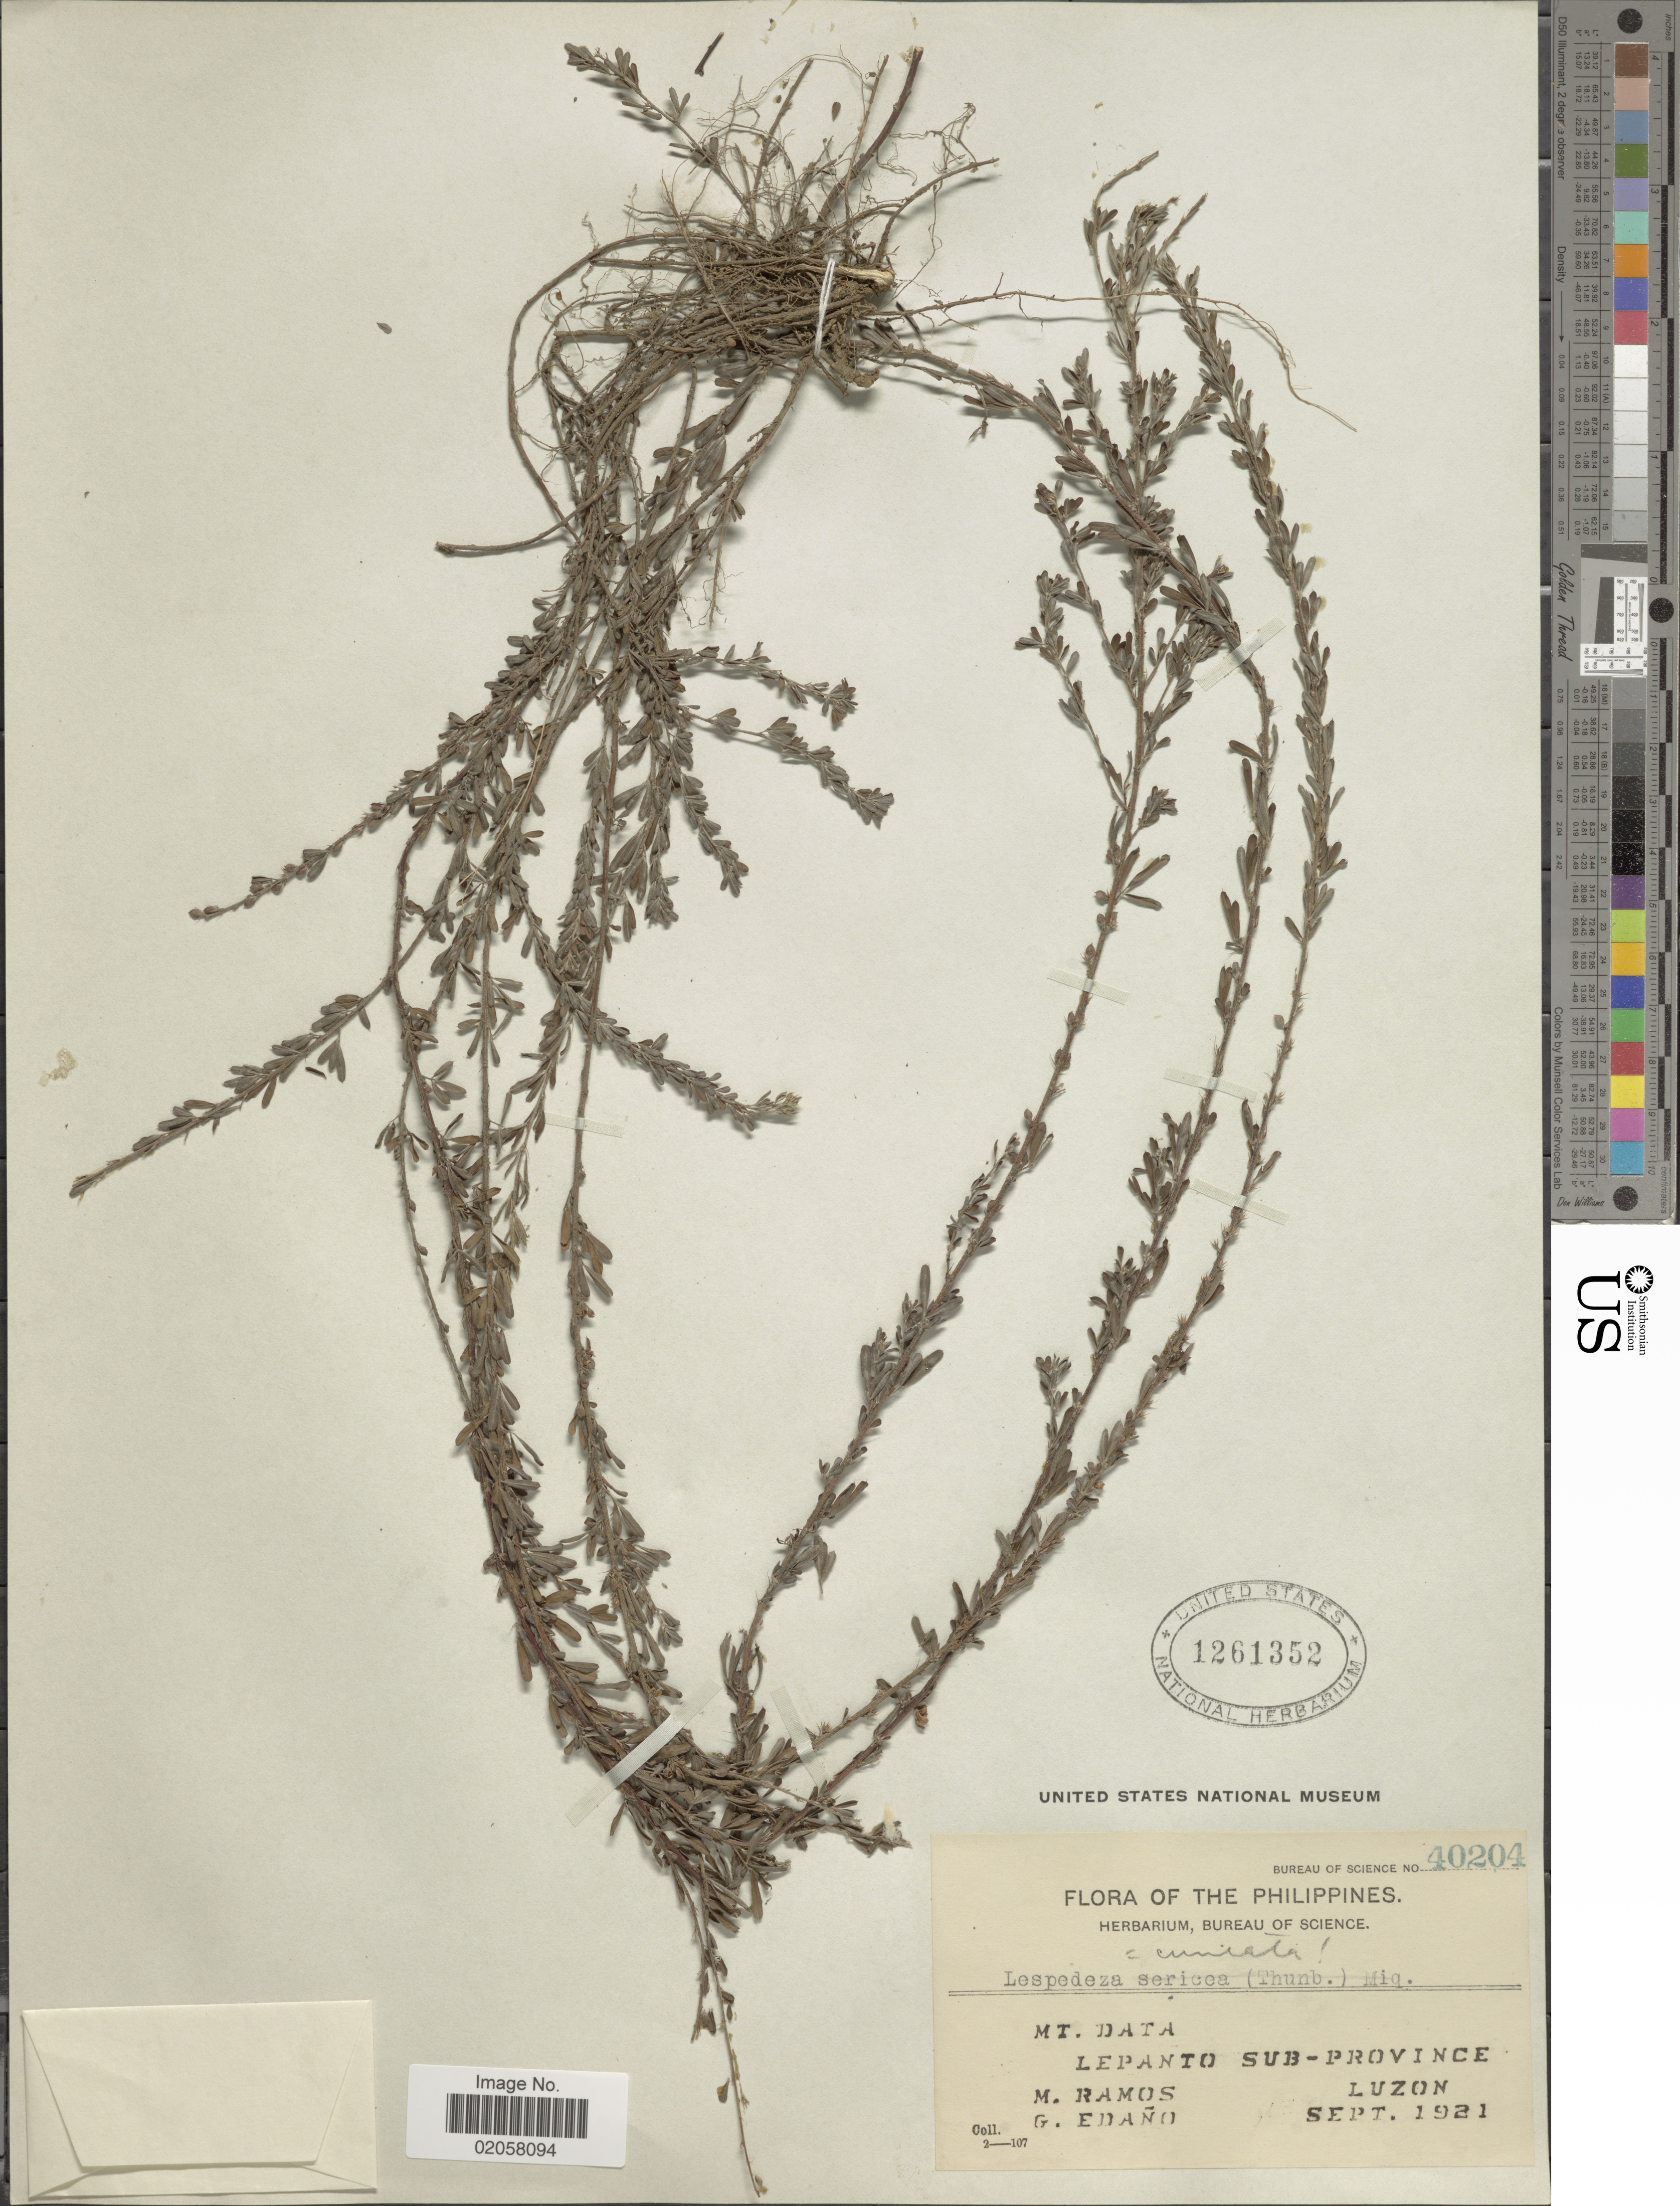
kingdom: Plantae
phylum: Tracheophyta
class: Magnoliopsida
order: Fabales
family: Fabaceae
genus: Lespedeza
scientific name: Lespedeza cuneata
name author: (Dum. Cours.) G. Don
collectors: M. Ramos & G. Edaño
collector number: Bureauof Science 40204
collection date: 1921-09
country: Philippines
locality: Mt. Data, Lepanto Sub Province, Luzon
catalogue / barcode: US 1261352